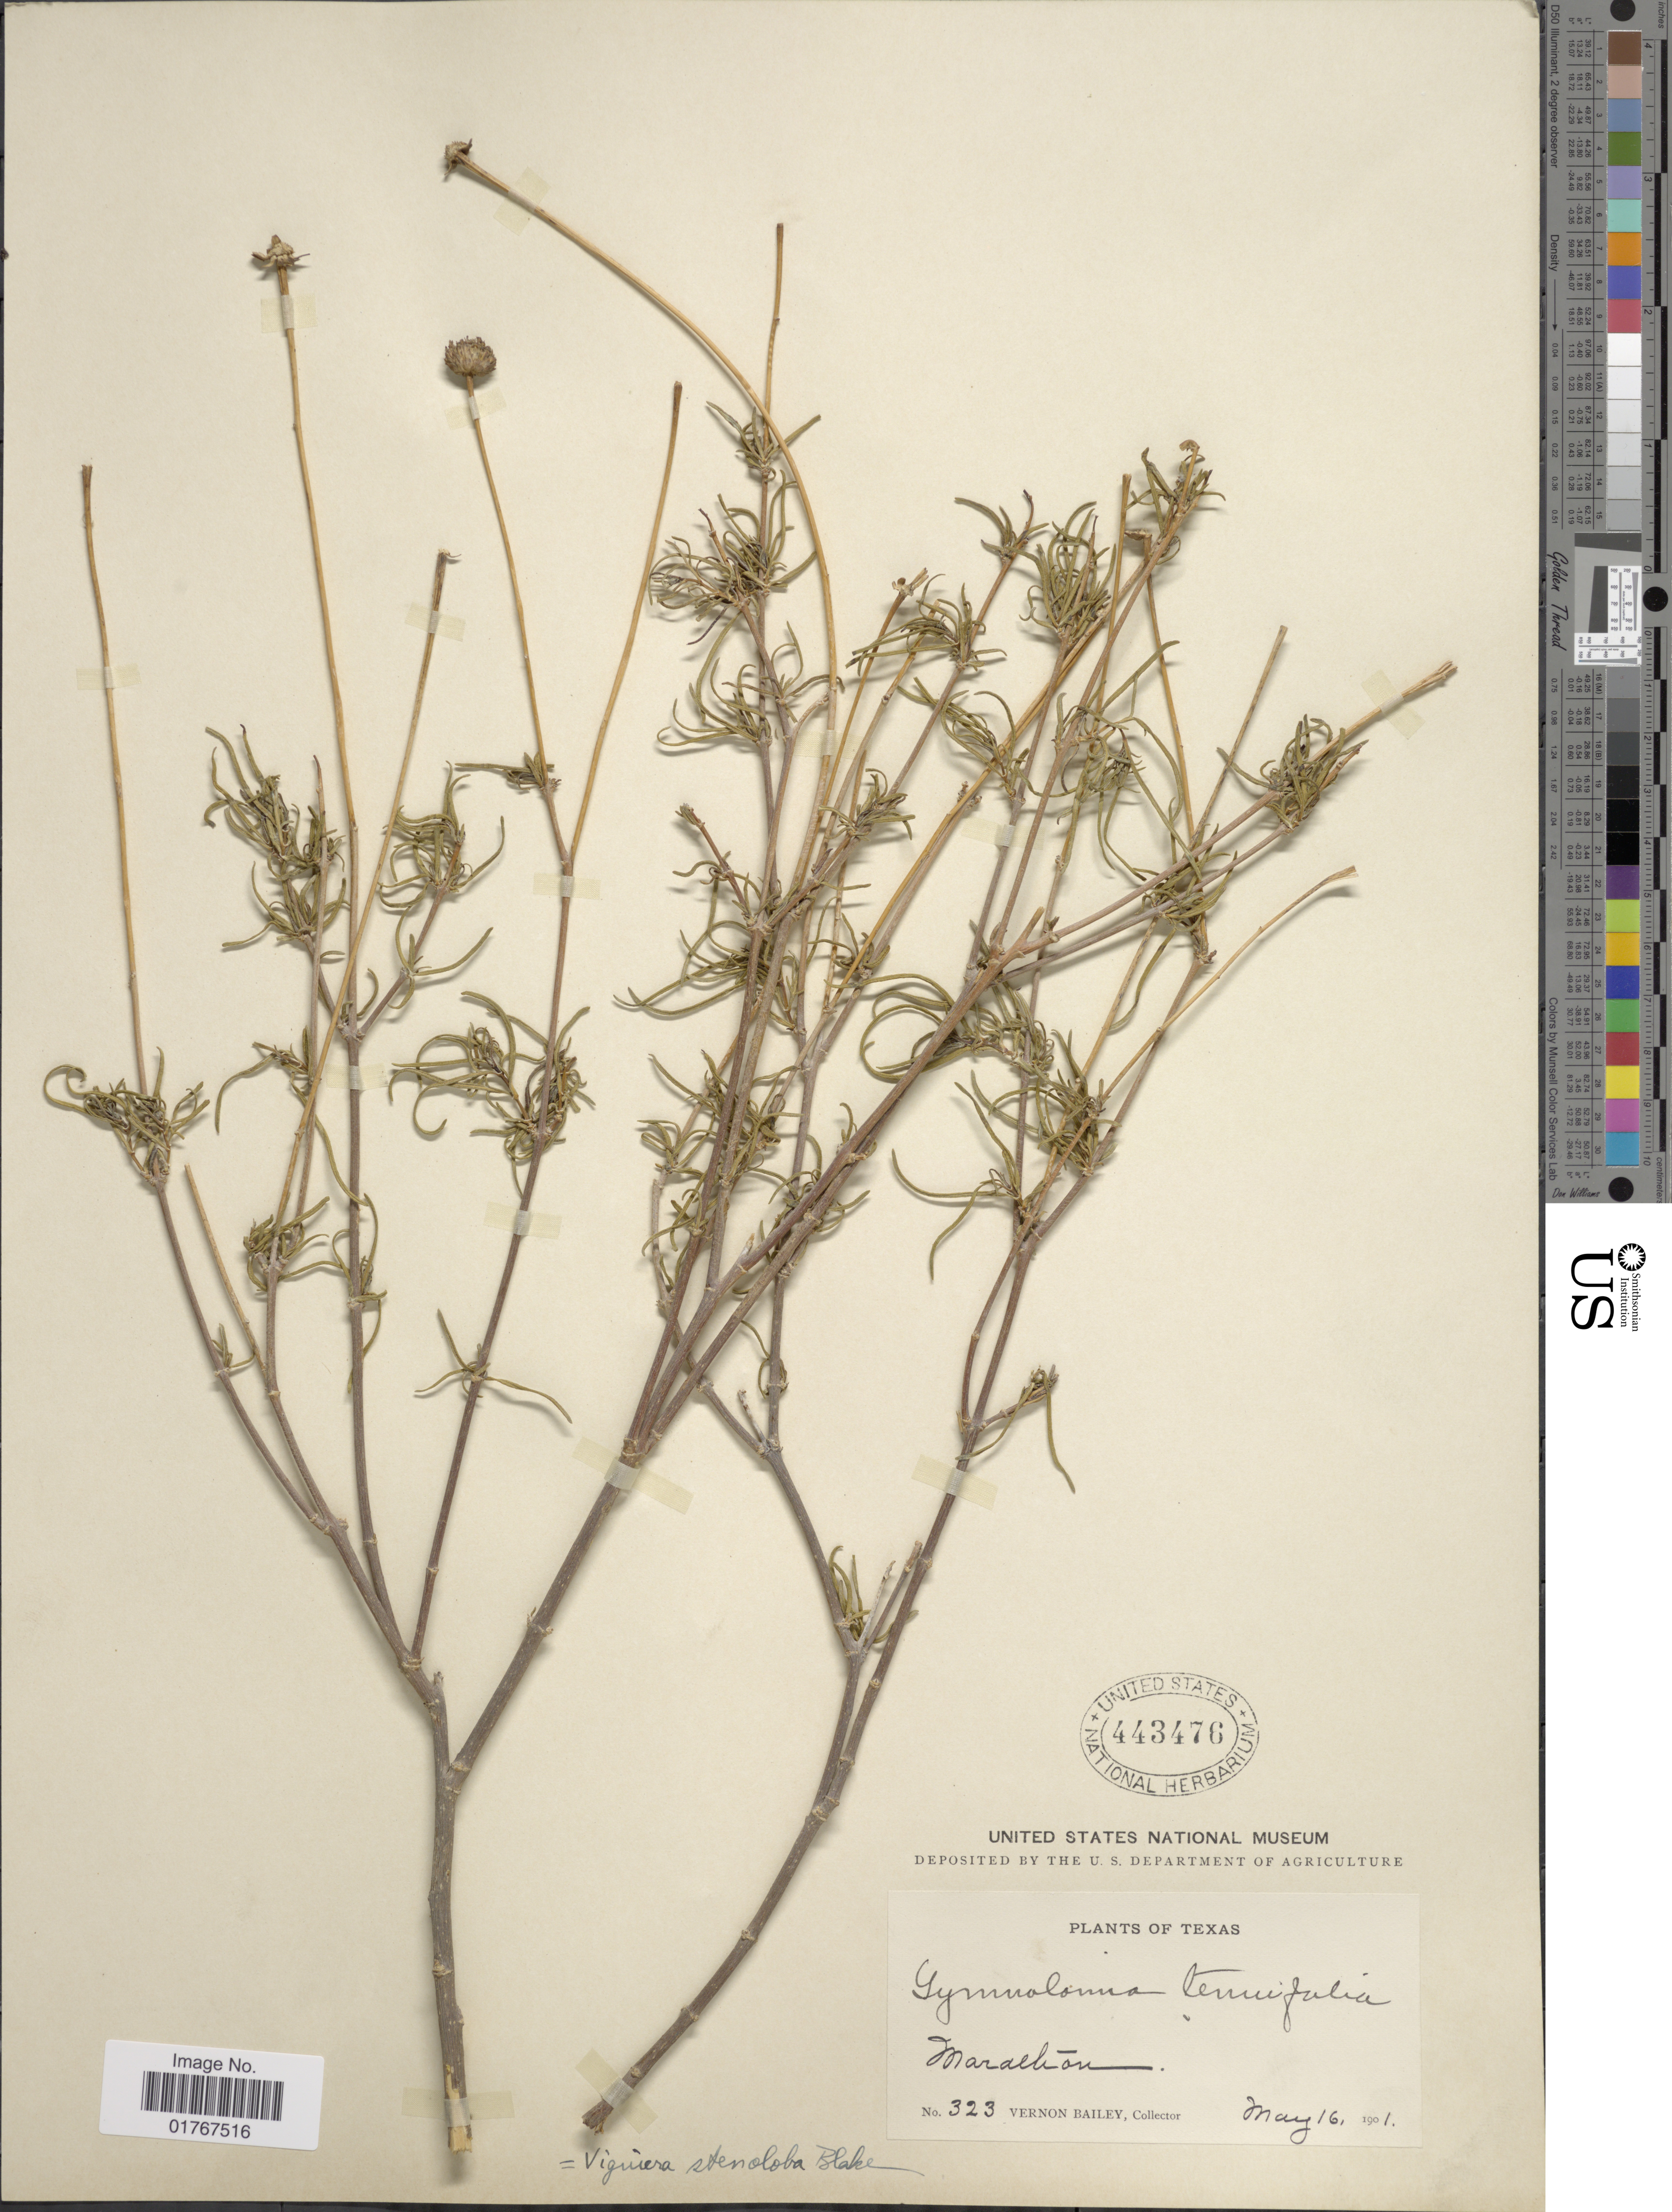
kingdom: Plantae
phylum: Tracheophyta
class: Magnoliopsida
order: Asterales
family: Asteraceae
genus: Viguiera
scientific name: Viguiera stenoloba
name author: S.F. Blake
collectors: V. O. Bailey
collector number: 323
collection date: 1901-05-16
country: United States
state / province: Texas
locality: Marathon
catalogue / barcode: US 443476